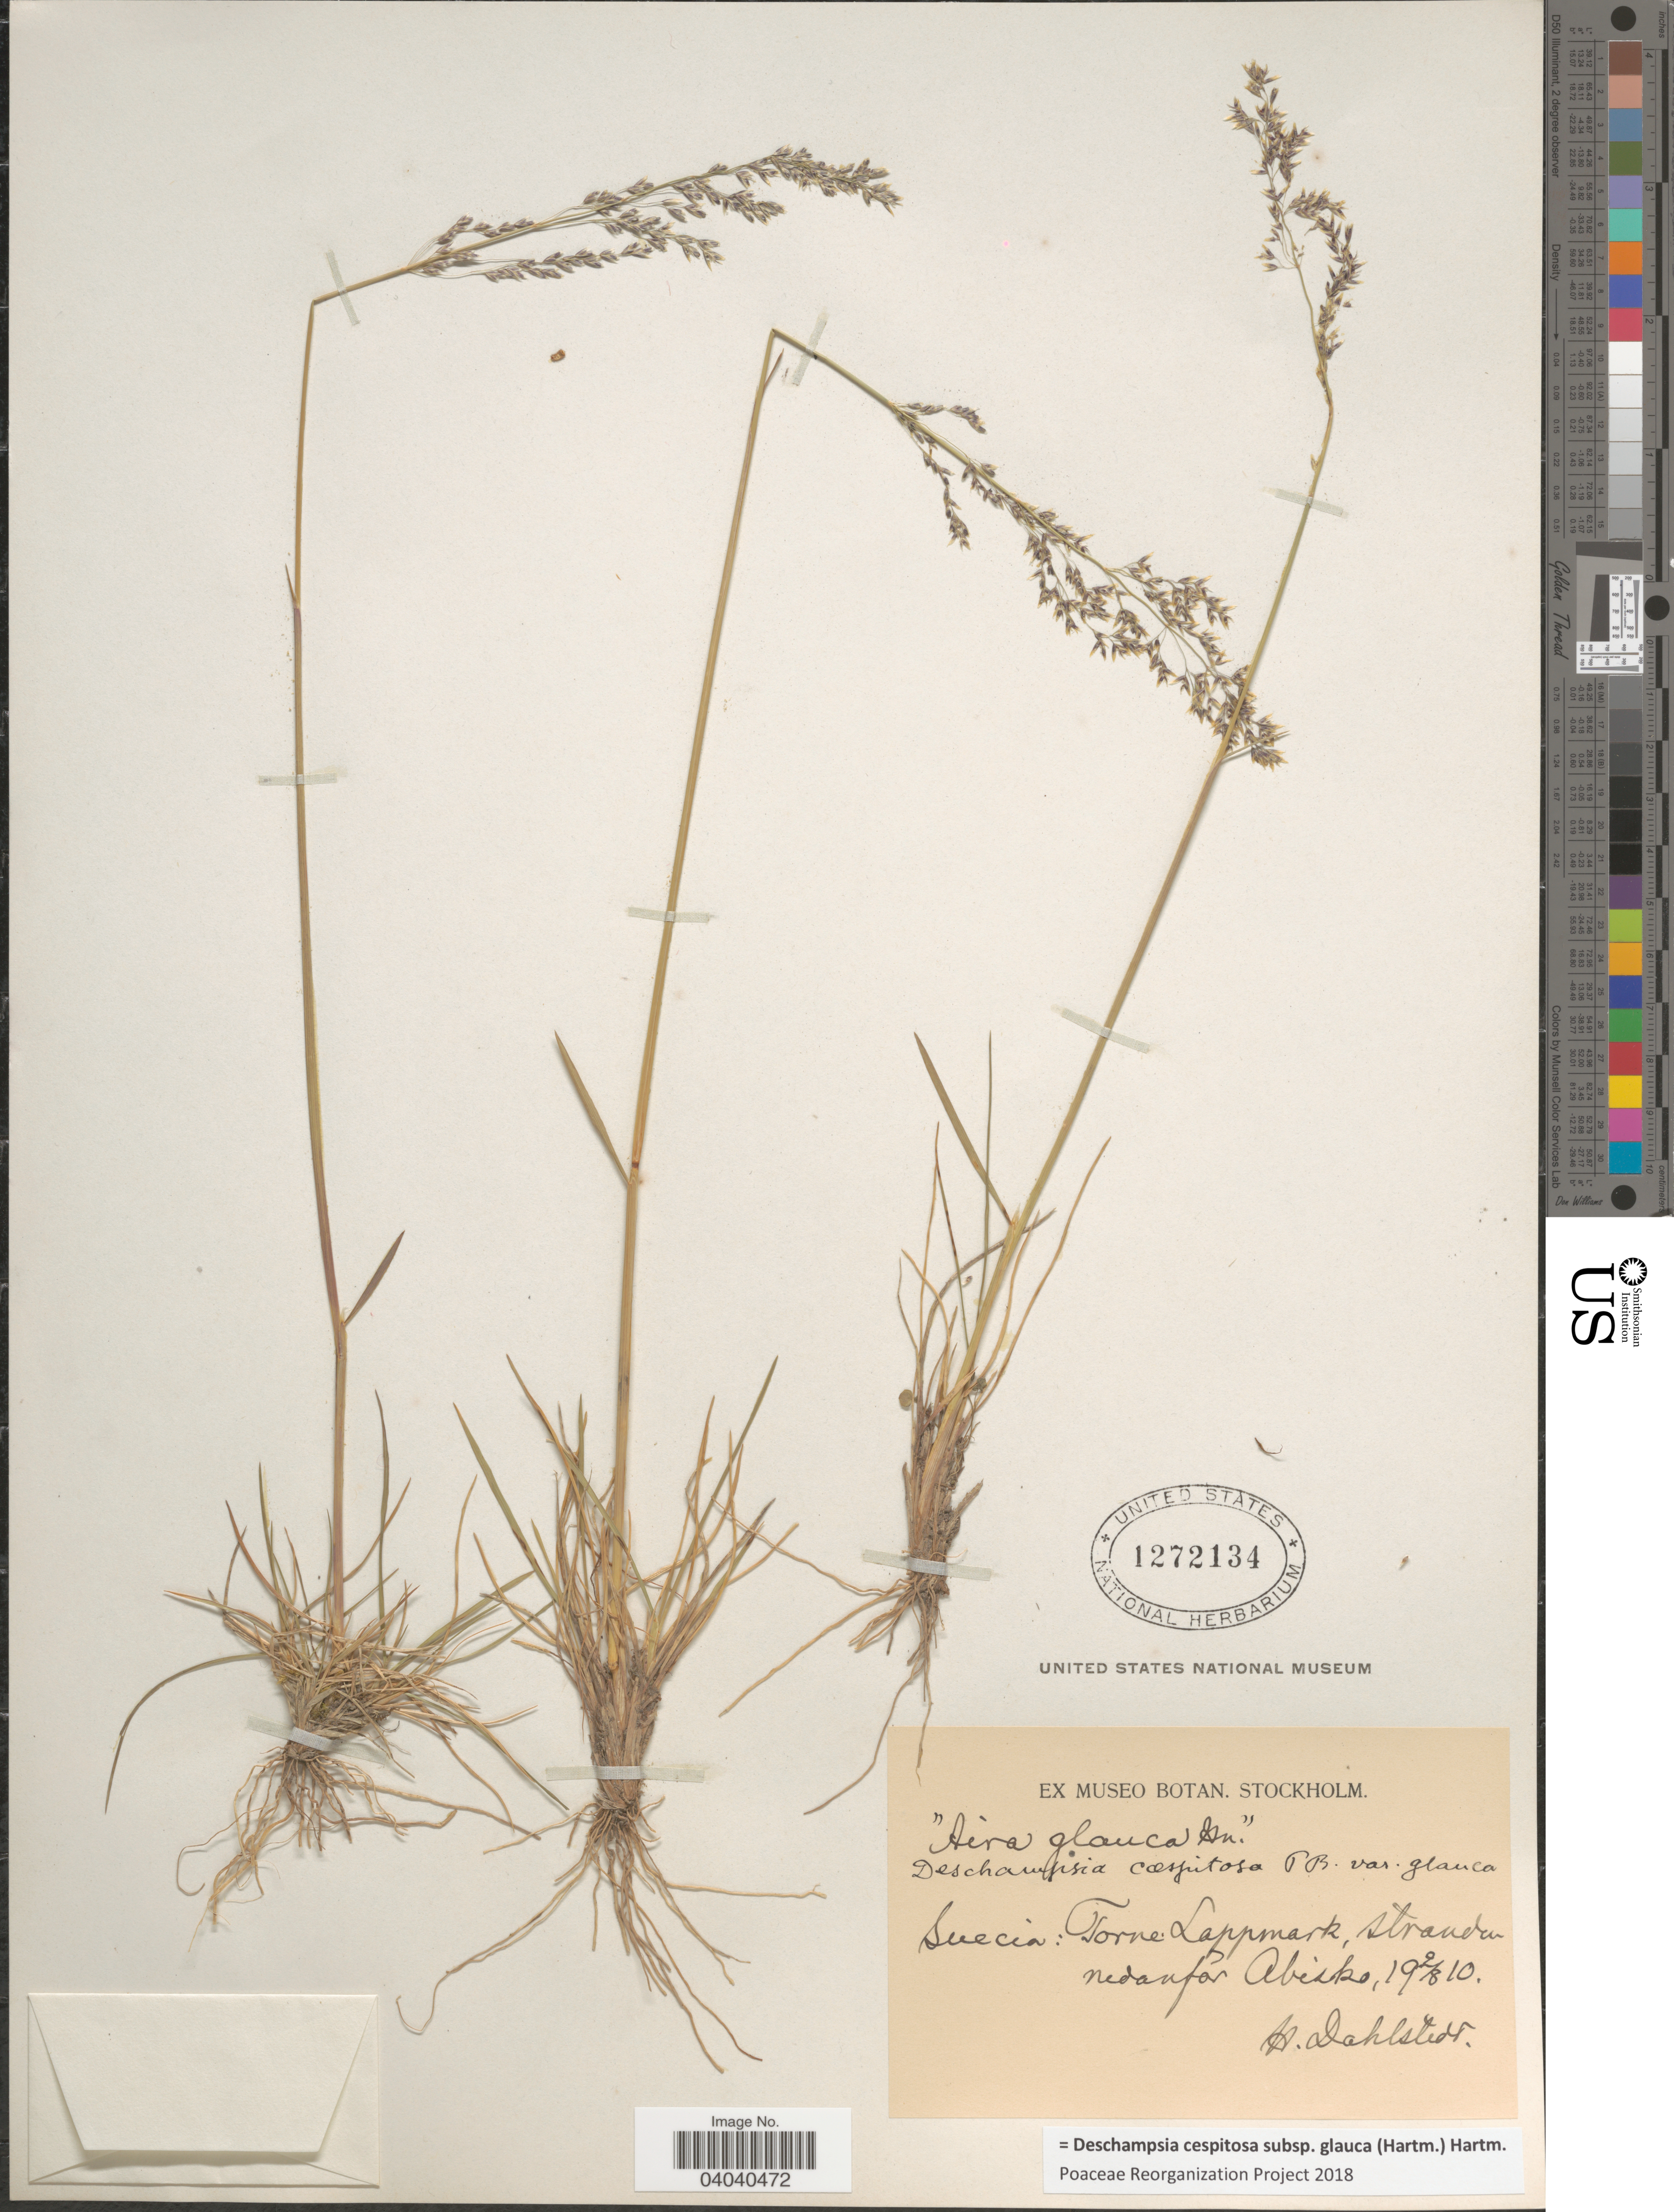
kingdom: Plantae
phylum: Tracheophyta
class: Liliopsida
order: Poales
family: Poaceae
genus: Deschampsia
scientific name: Deschampsia cespitosa subsp. glauca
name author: (Hartm.) Hartm.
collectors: H. G. Dahlstedt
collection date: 1910-08-02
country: Sweden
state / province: Norrbotten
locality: Suecia: Torne: Lappmark, Stranden nedenfor Abisko.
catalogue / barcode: US 1272134